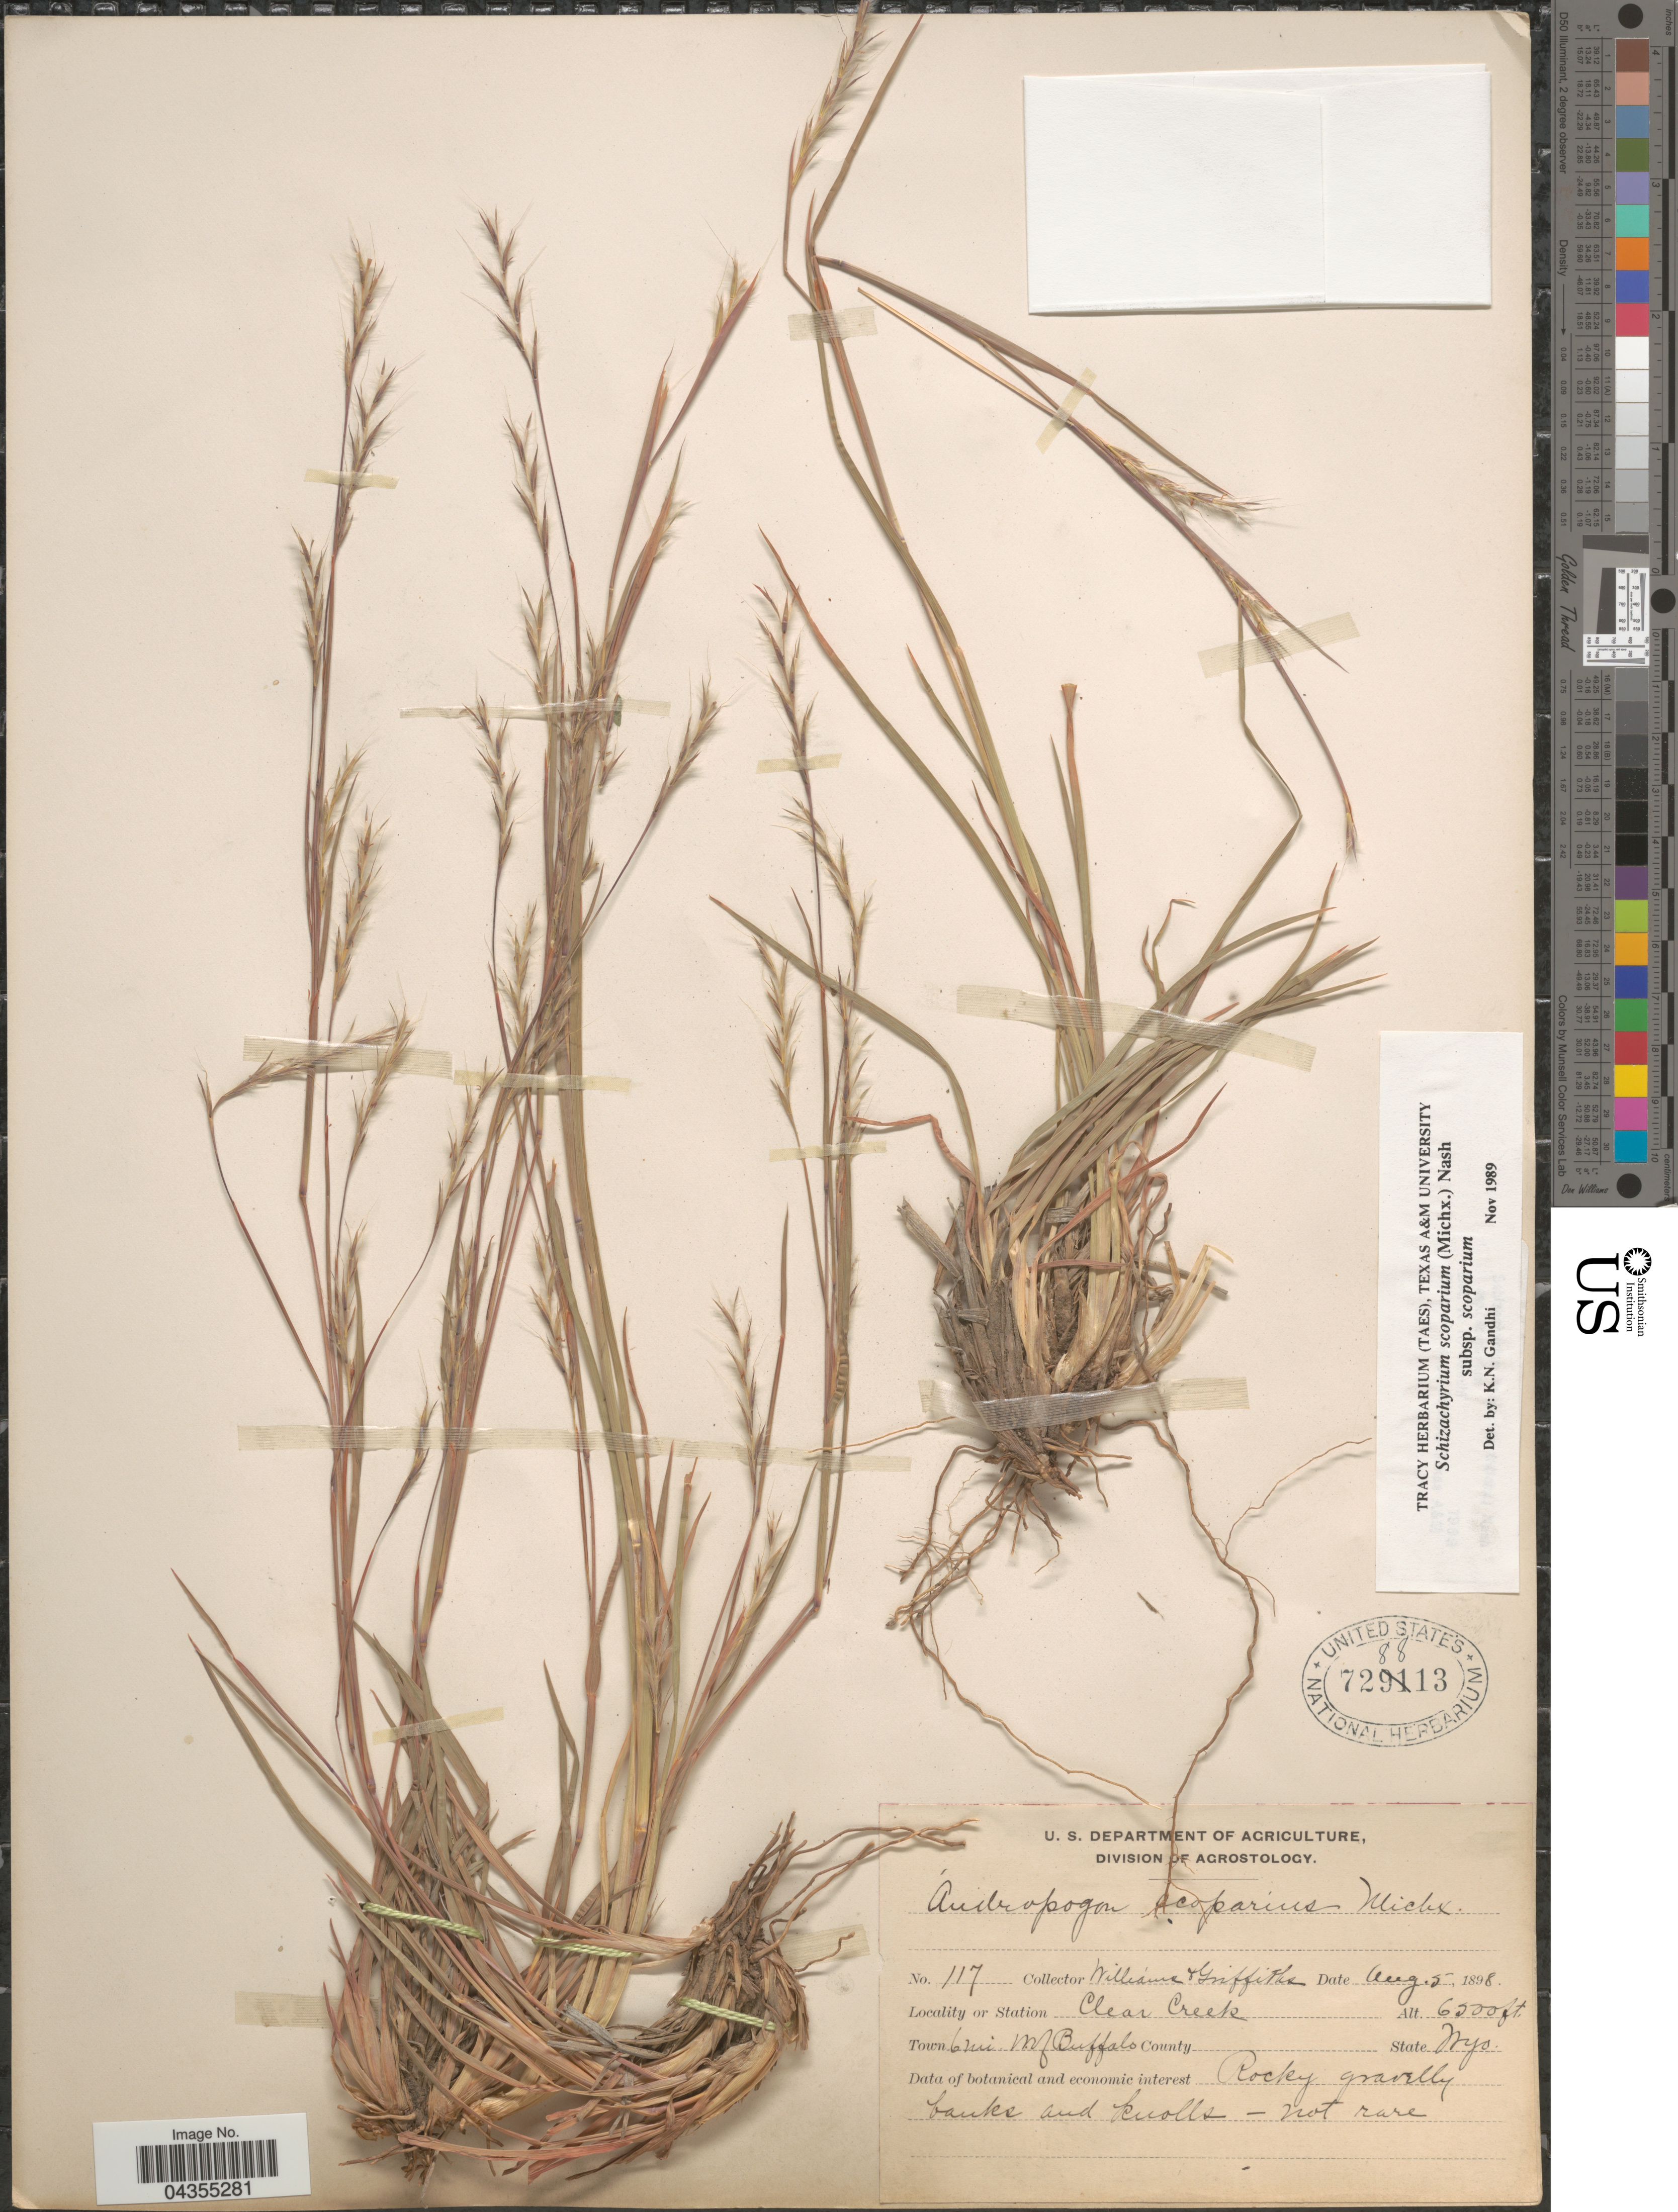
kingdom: Plantae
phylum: Tracheophyta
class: Liliopsida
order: Poales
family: Poaceae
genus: Schizachyrium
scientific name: Schizachyrium scoparium var. scoparium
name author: (Michx.) Nash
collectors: -- Williams & -- Griffiths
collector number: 117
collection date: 1898-08-05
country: United States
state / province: Wyoming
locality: Clear Creek. Town 6 mi. W of Buffalo.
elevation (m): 1981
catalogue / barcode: US 728813